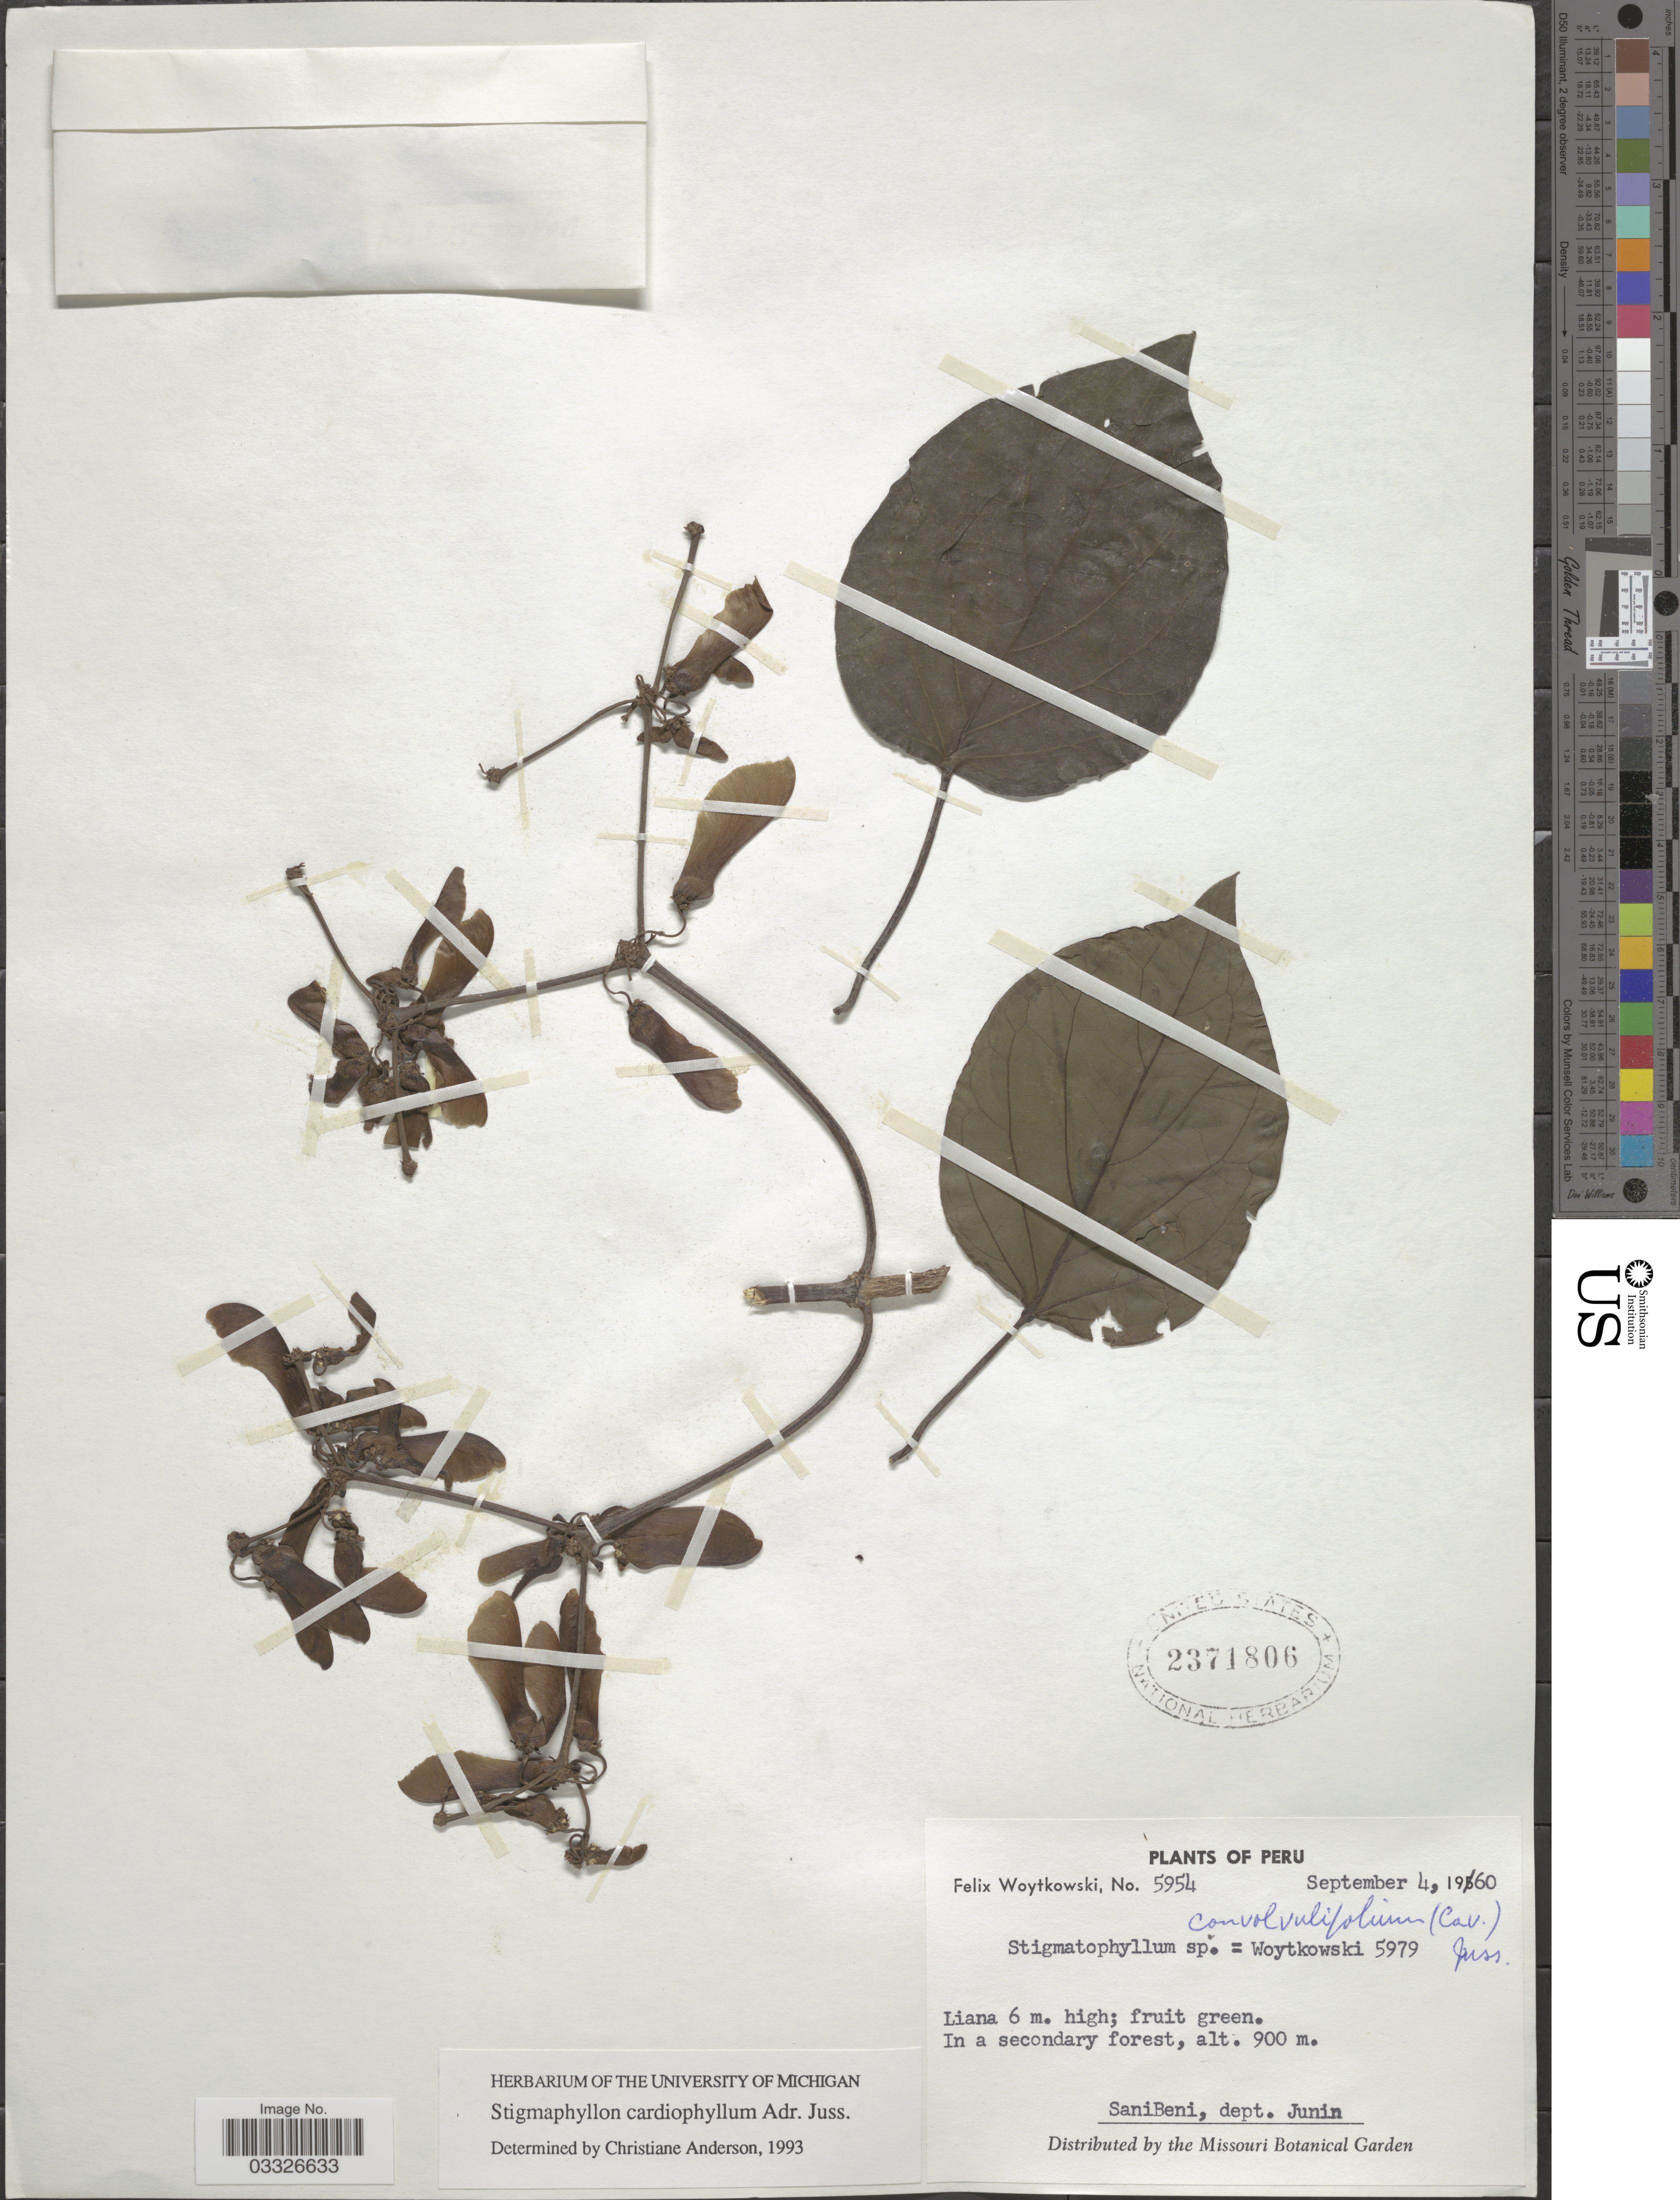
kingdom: Plantae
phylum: Tracheophyta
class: Magnoliopsida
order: Malpighiales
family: Malpighiaceae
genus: Stigmaphyllon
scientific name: Stigmaphyllon cardiophyllum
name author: A. Juss.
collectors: F. Woytkowski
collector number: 5954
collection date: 1960-09-04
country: Peru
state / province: Junín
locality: SaniBeni, dept. Junin.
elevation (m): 900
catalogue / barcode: US 2371806